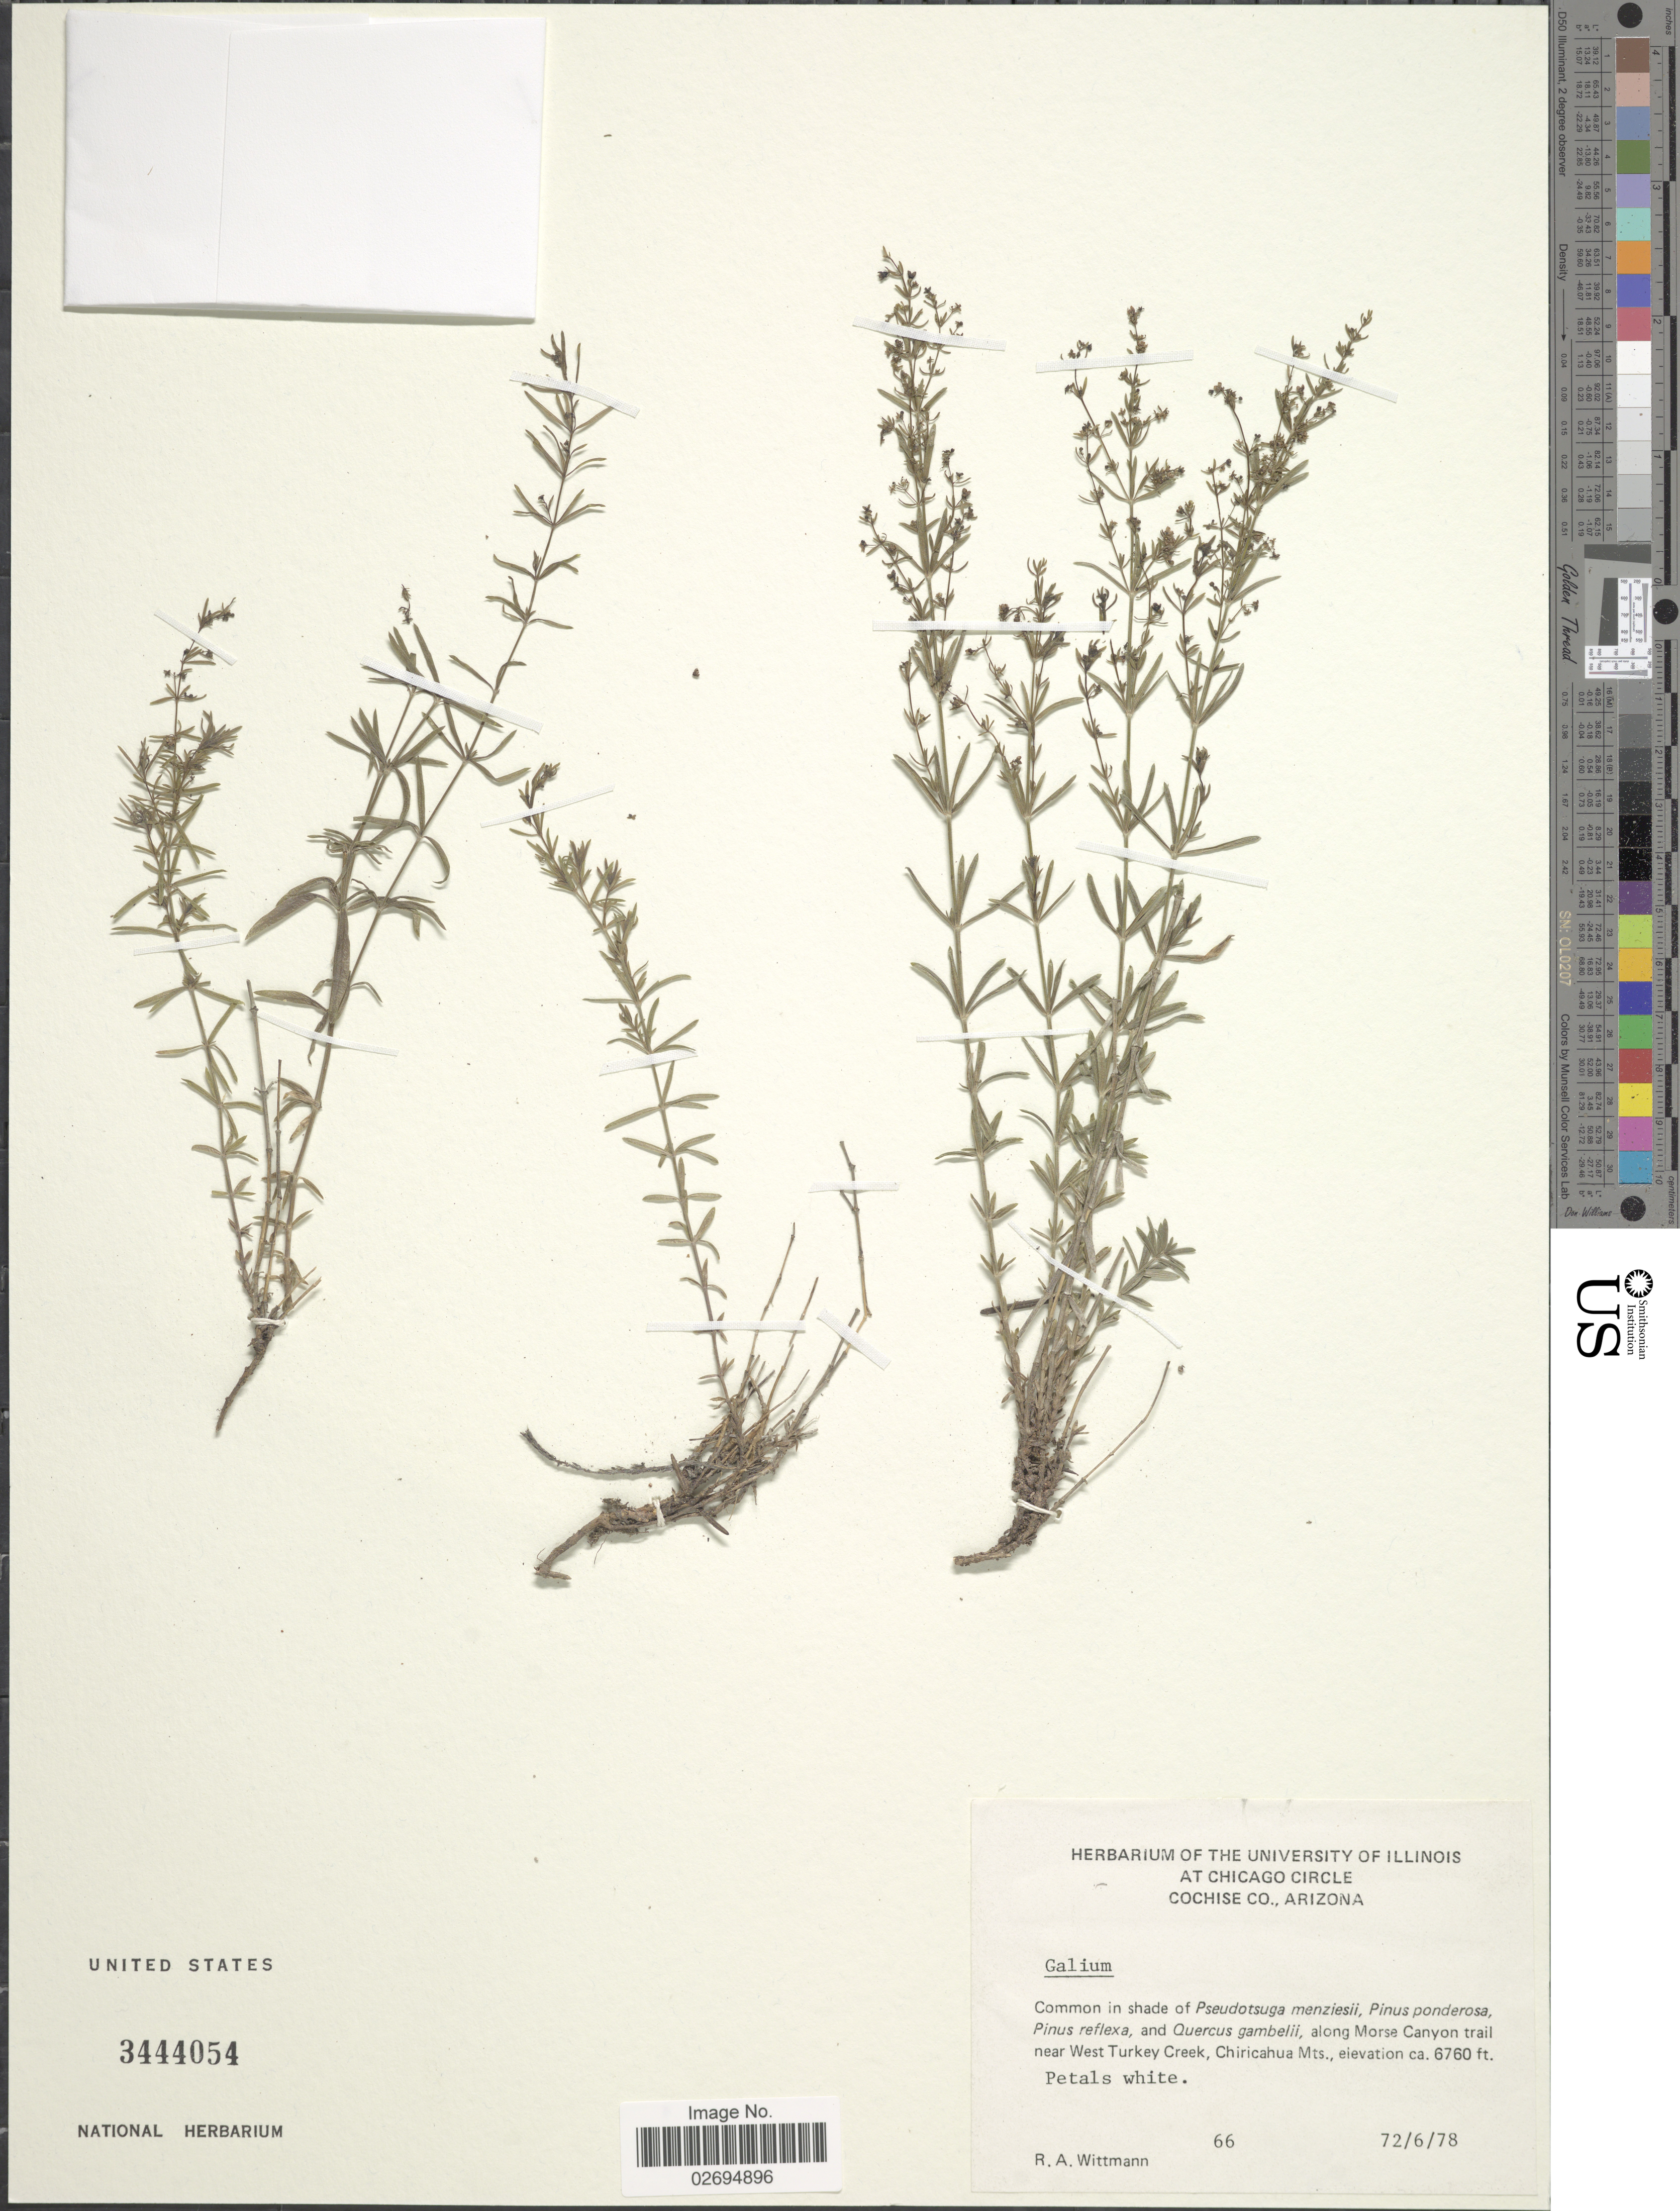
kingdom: Plantae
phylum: Tracheophyta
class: Magnoliopsida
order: Gentianales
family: Rubiaceae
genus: Galium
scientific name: Galium sp.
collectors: R. Wittmann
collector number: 66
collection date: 1978-06-27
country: United States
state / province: Arizona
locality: At Chicago Circle Cochise Co., along Morse Canyon trail near West Turkey Creek, Chiricahua Mts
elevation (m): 2060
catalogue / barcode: US 3444054